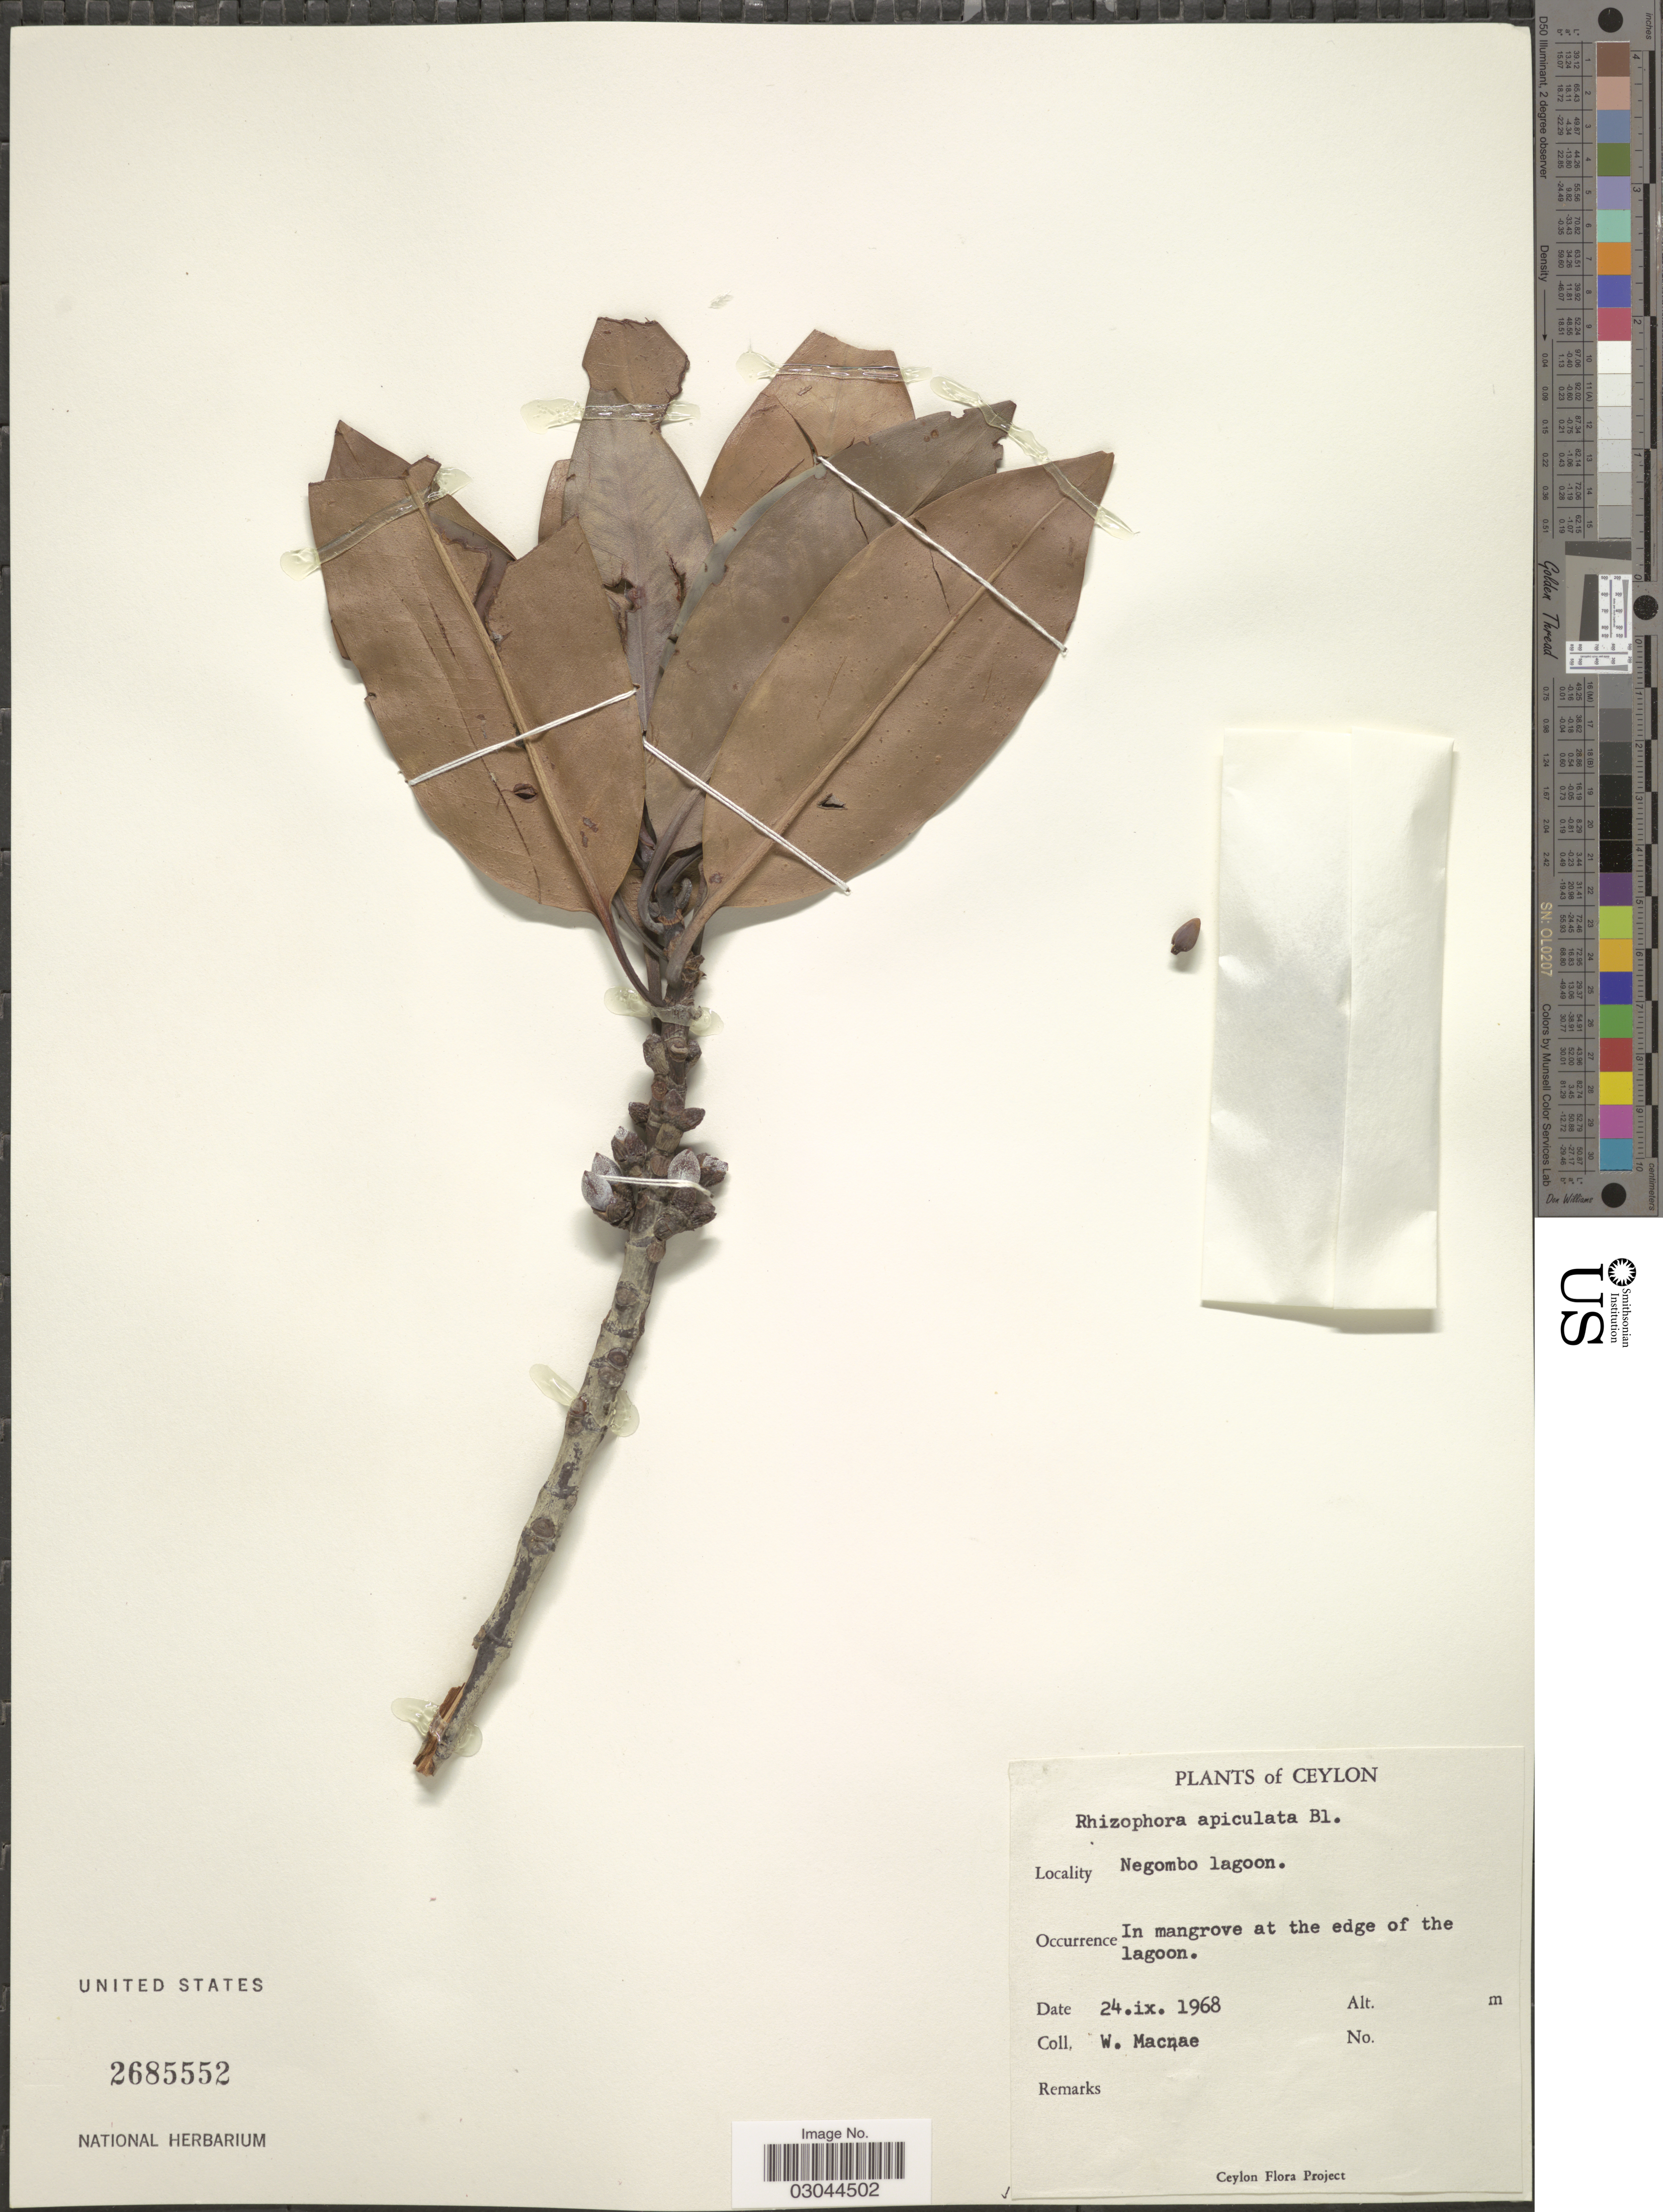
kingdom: Plantae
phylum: Tracheophyta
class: Magnoliopsida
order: Malpighiales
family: Rhizophoraceae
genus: Rhizophora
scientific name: Rhizophora apiculata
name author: Blume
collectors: W. MacNae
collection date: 1968-09-24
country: Sri Lanka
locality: Ceylon. Negombo lagoon. In mangrove at the edge of the lagoon.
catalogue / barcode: US 2685552